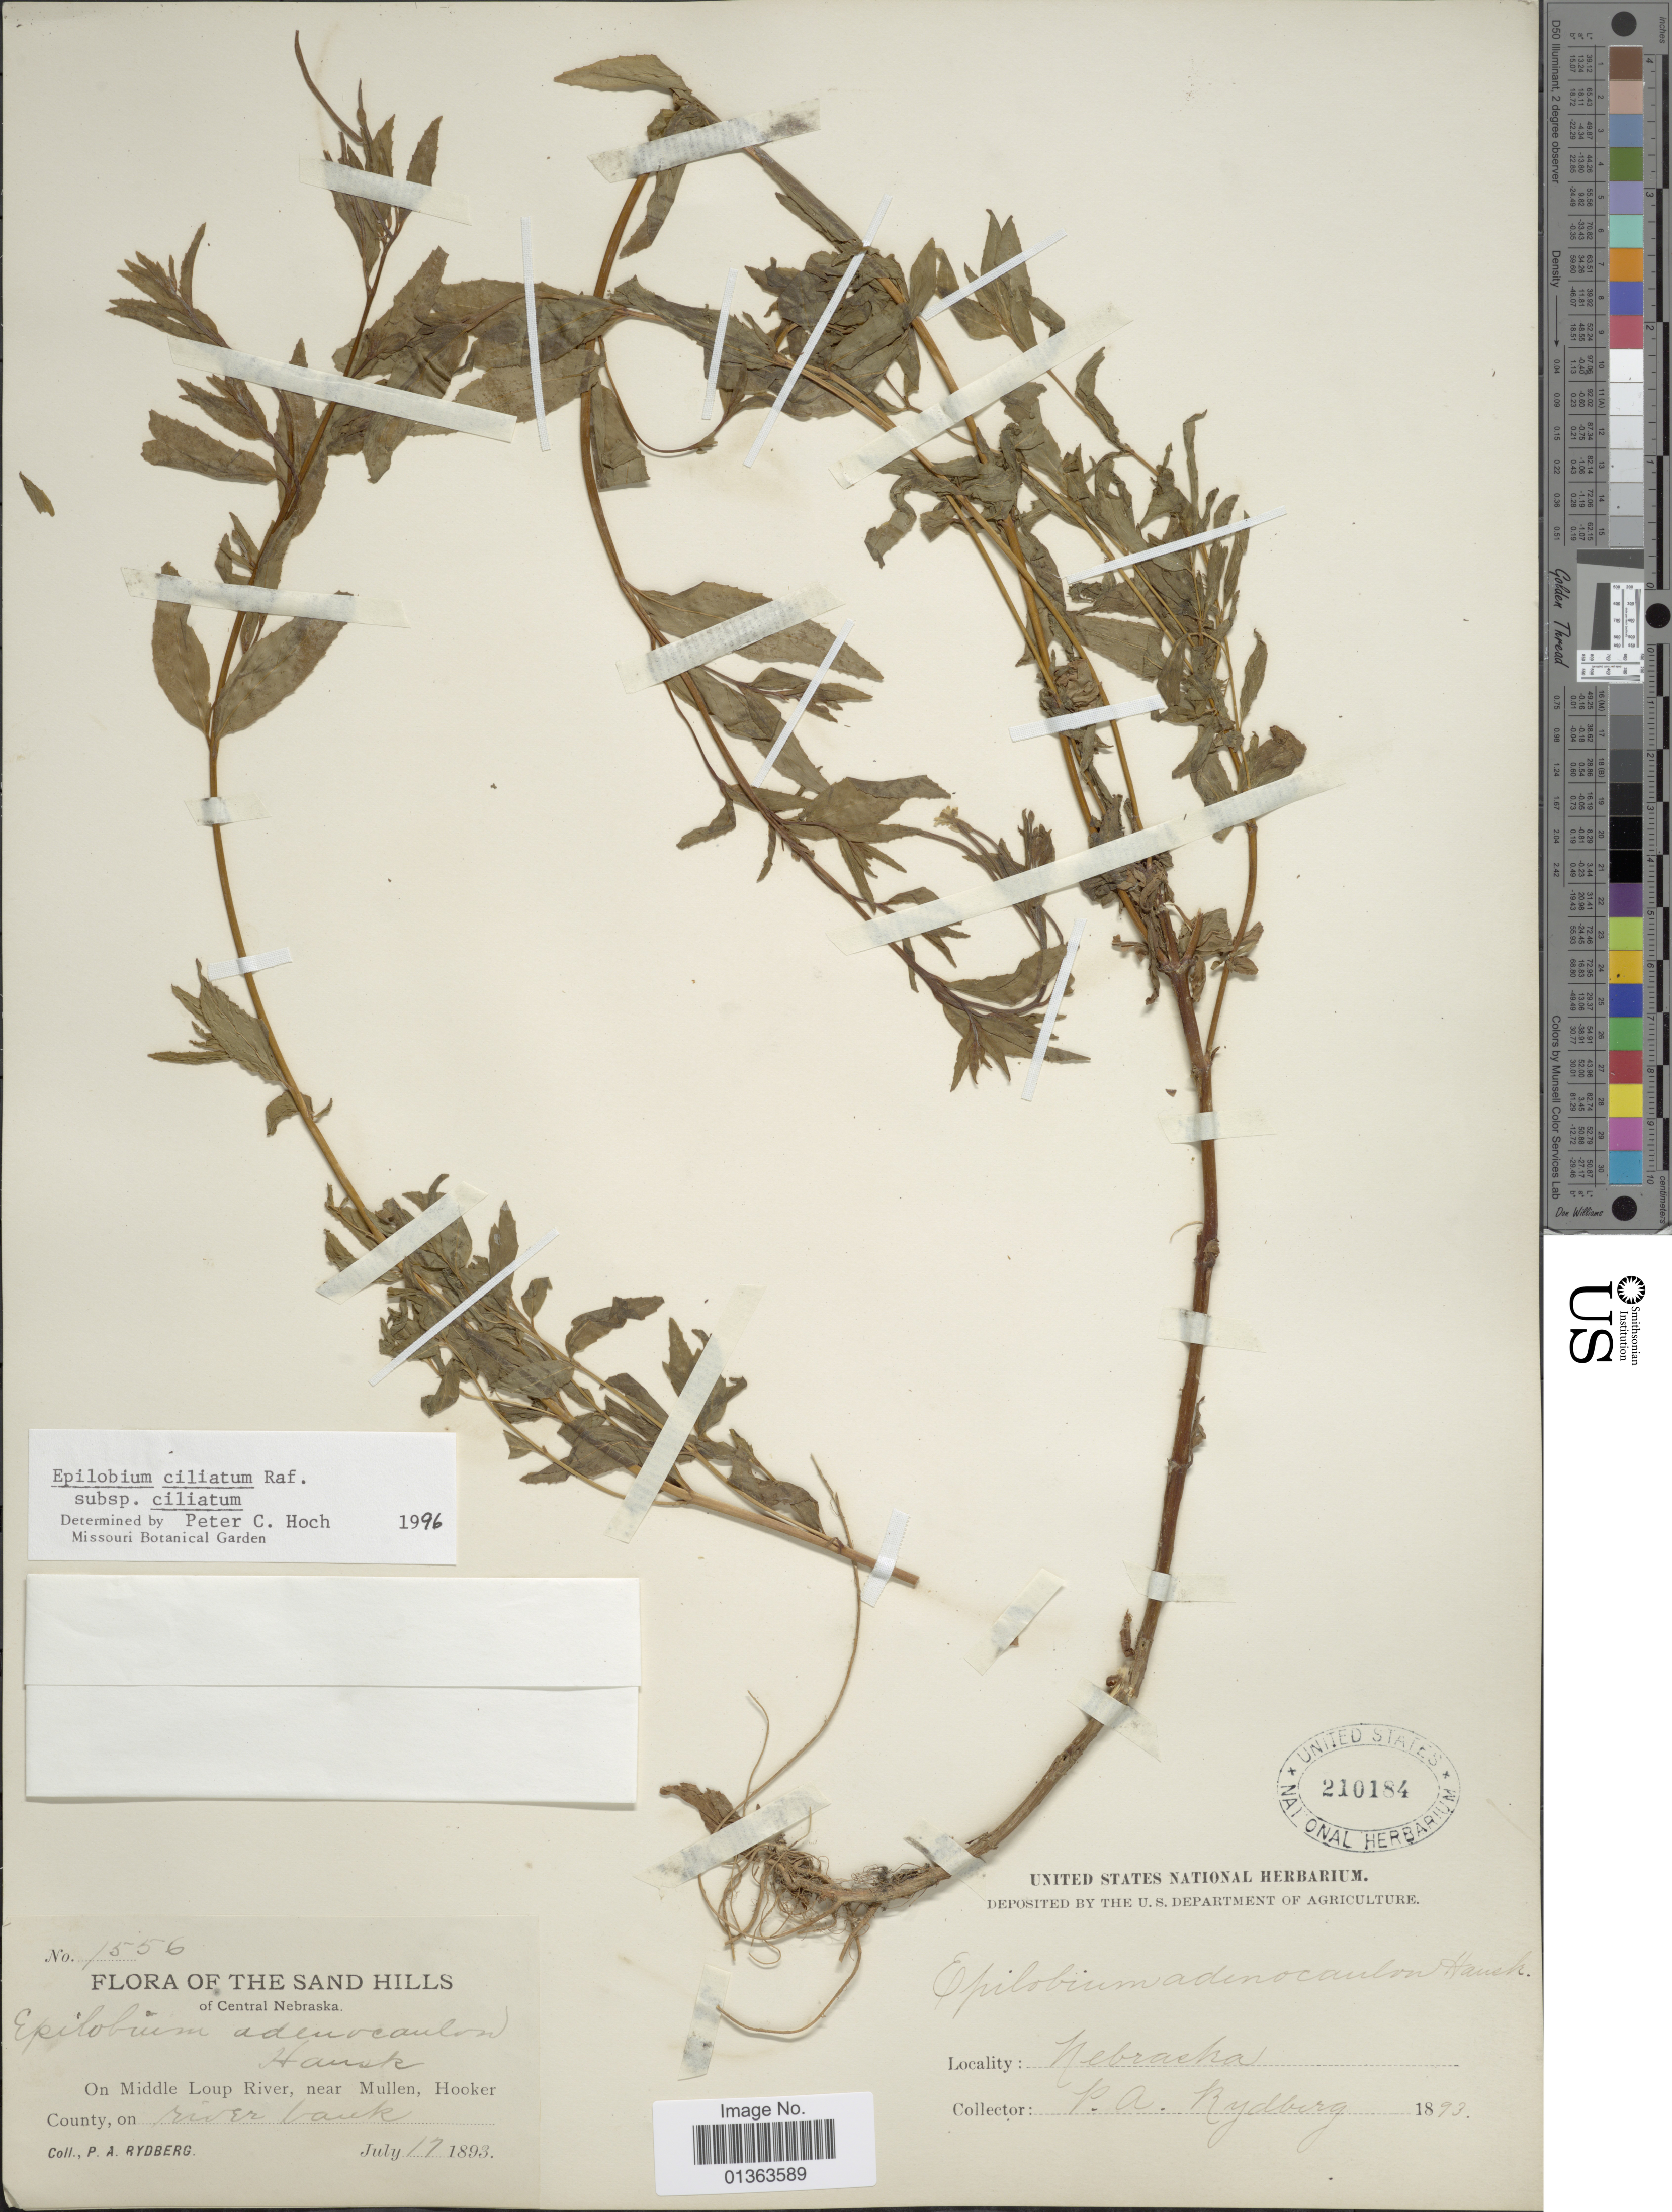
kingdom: Plantae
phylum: Tracheophyta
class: Magnoliopsida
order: Myrtales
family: Onagraceae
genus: Epilobium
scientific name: Epilobium ciliatum subsp. ciliatum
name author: Raf.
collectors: P. A. Rydberg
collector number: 1556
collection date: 1893-07-17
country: United States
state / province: Nebraska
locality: Sand Hills of Central Nebraska. On Middle Loup River, near Mullen, Hooker County, on river bank.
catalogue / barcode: US 210184